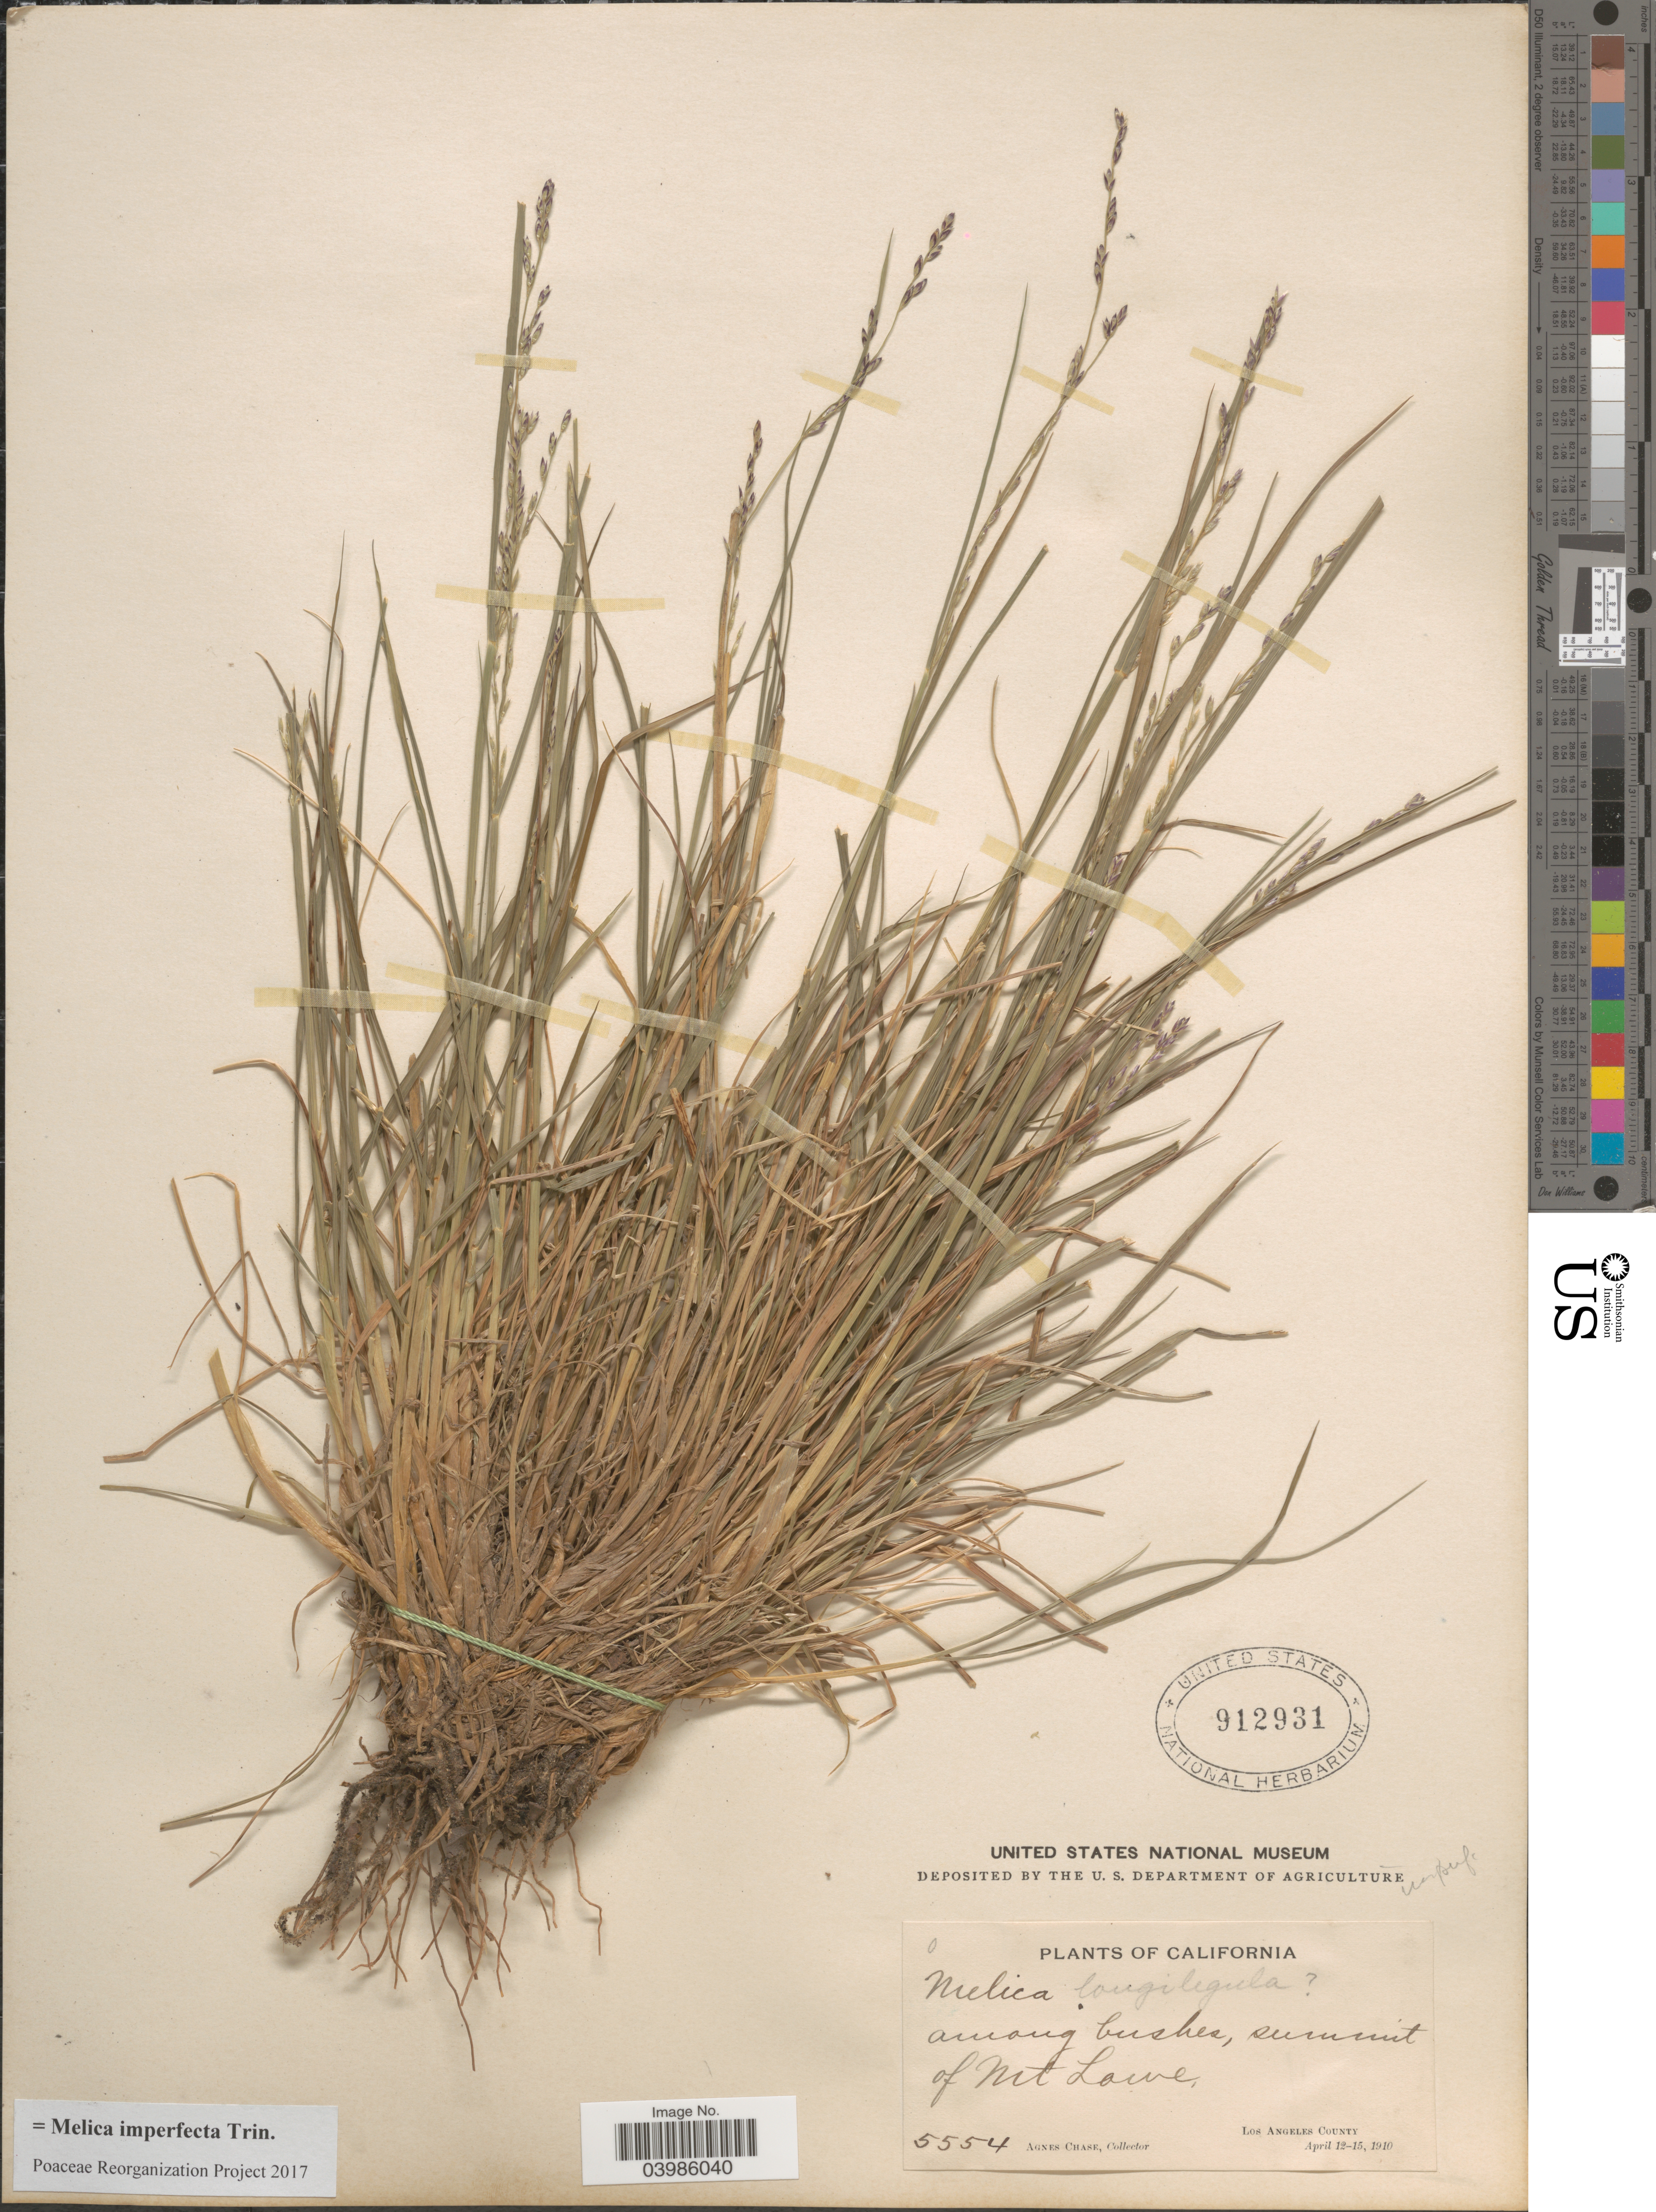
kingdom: Plantae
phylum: Tracheophyta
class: Liliopsida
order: Poales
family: Poaceae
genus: Melica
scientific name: Melica imperfecta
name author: Trin.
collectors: A. Chase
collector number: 5554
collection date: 1910-04-12/1910-04-15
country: United States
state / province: California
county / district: Los Angeles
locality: Among bushes, summit of Mt Lowe, Los Angeles County.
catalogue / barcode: US 912931